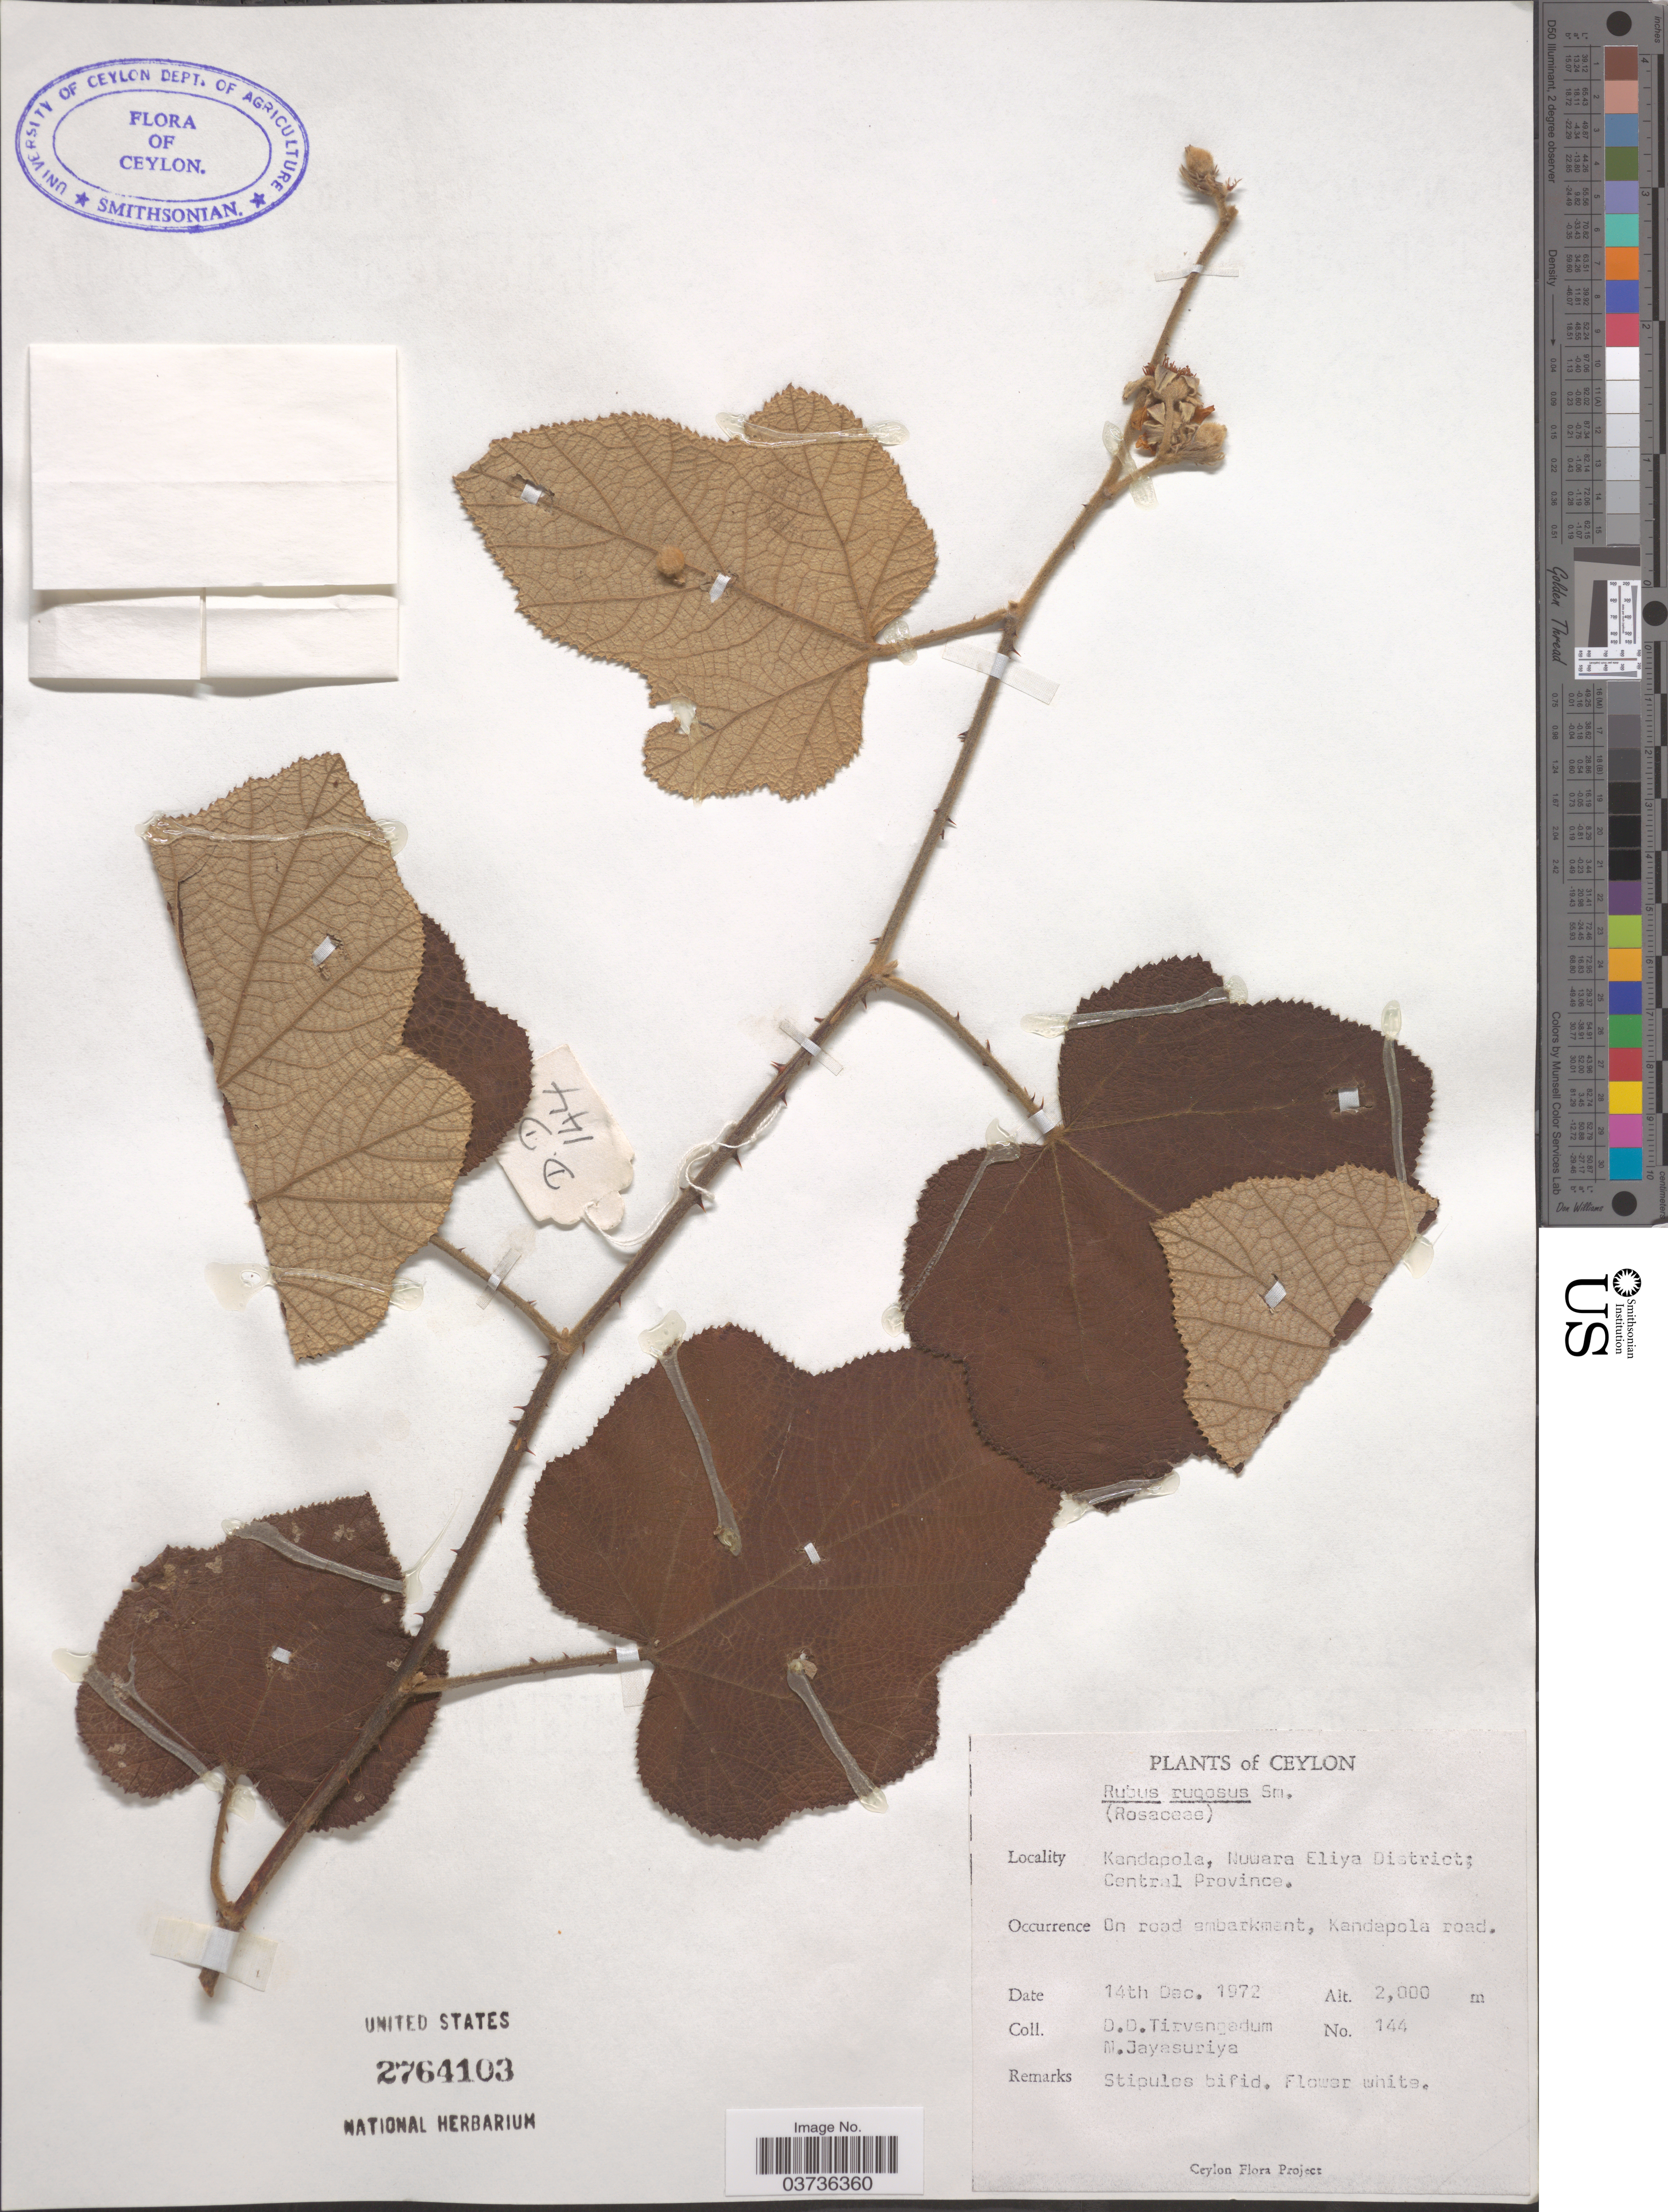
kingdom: Plantae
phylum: Tracheophyta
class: Magnoliopsida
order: Rosales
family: Rosaceae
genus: Rubus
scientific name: Rubus rugosus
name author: Small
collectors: D. Tirvengadum & N. Jayasuriya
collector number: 144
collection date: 1972-12-14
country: Sri Lanka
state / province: Central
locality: Ceylon. Kandapola, Nuwara Eliya District. Kandapola road.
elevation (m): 2000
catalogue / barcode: US 2764103